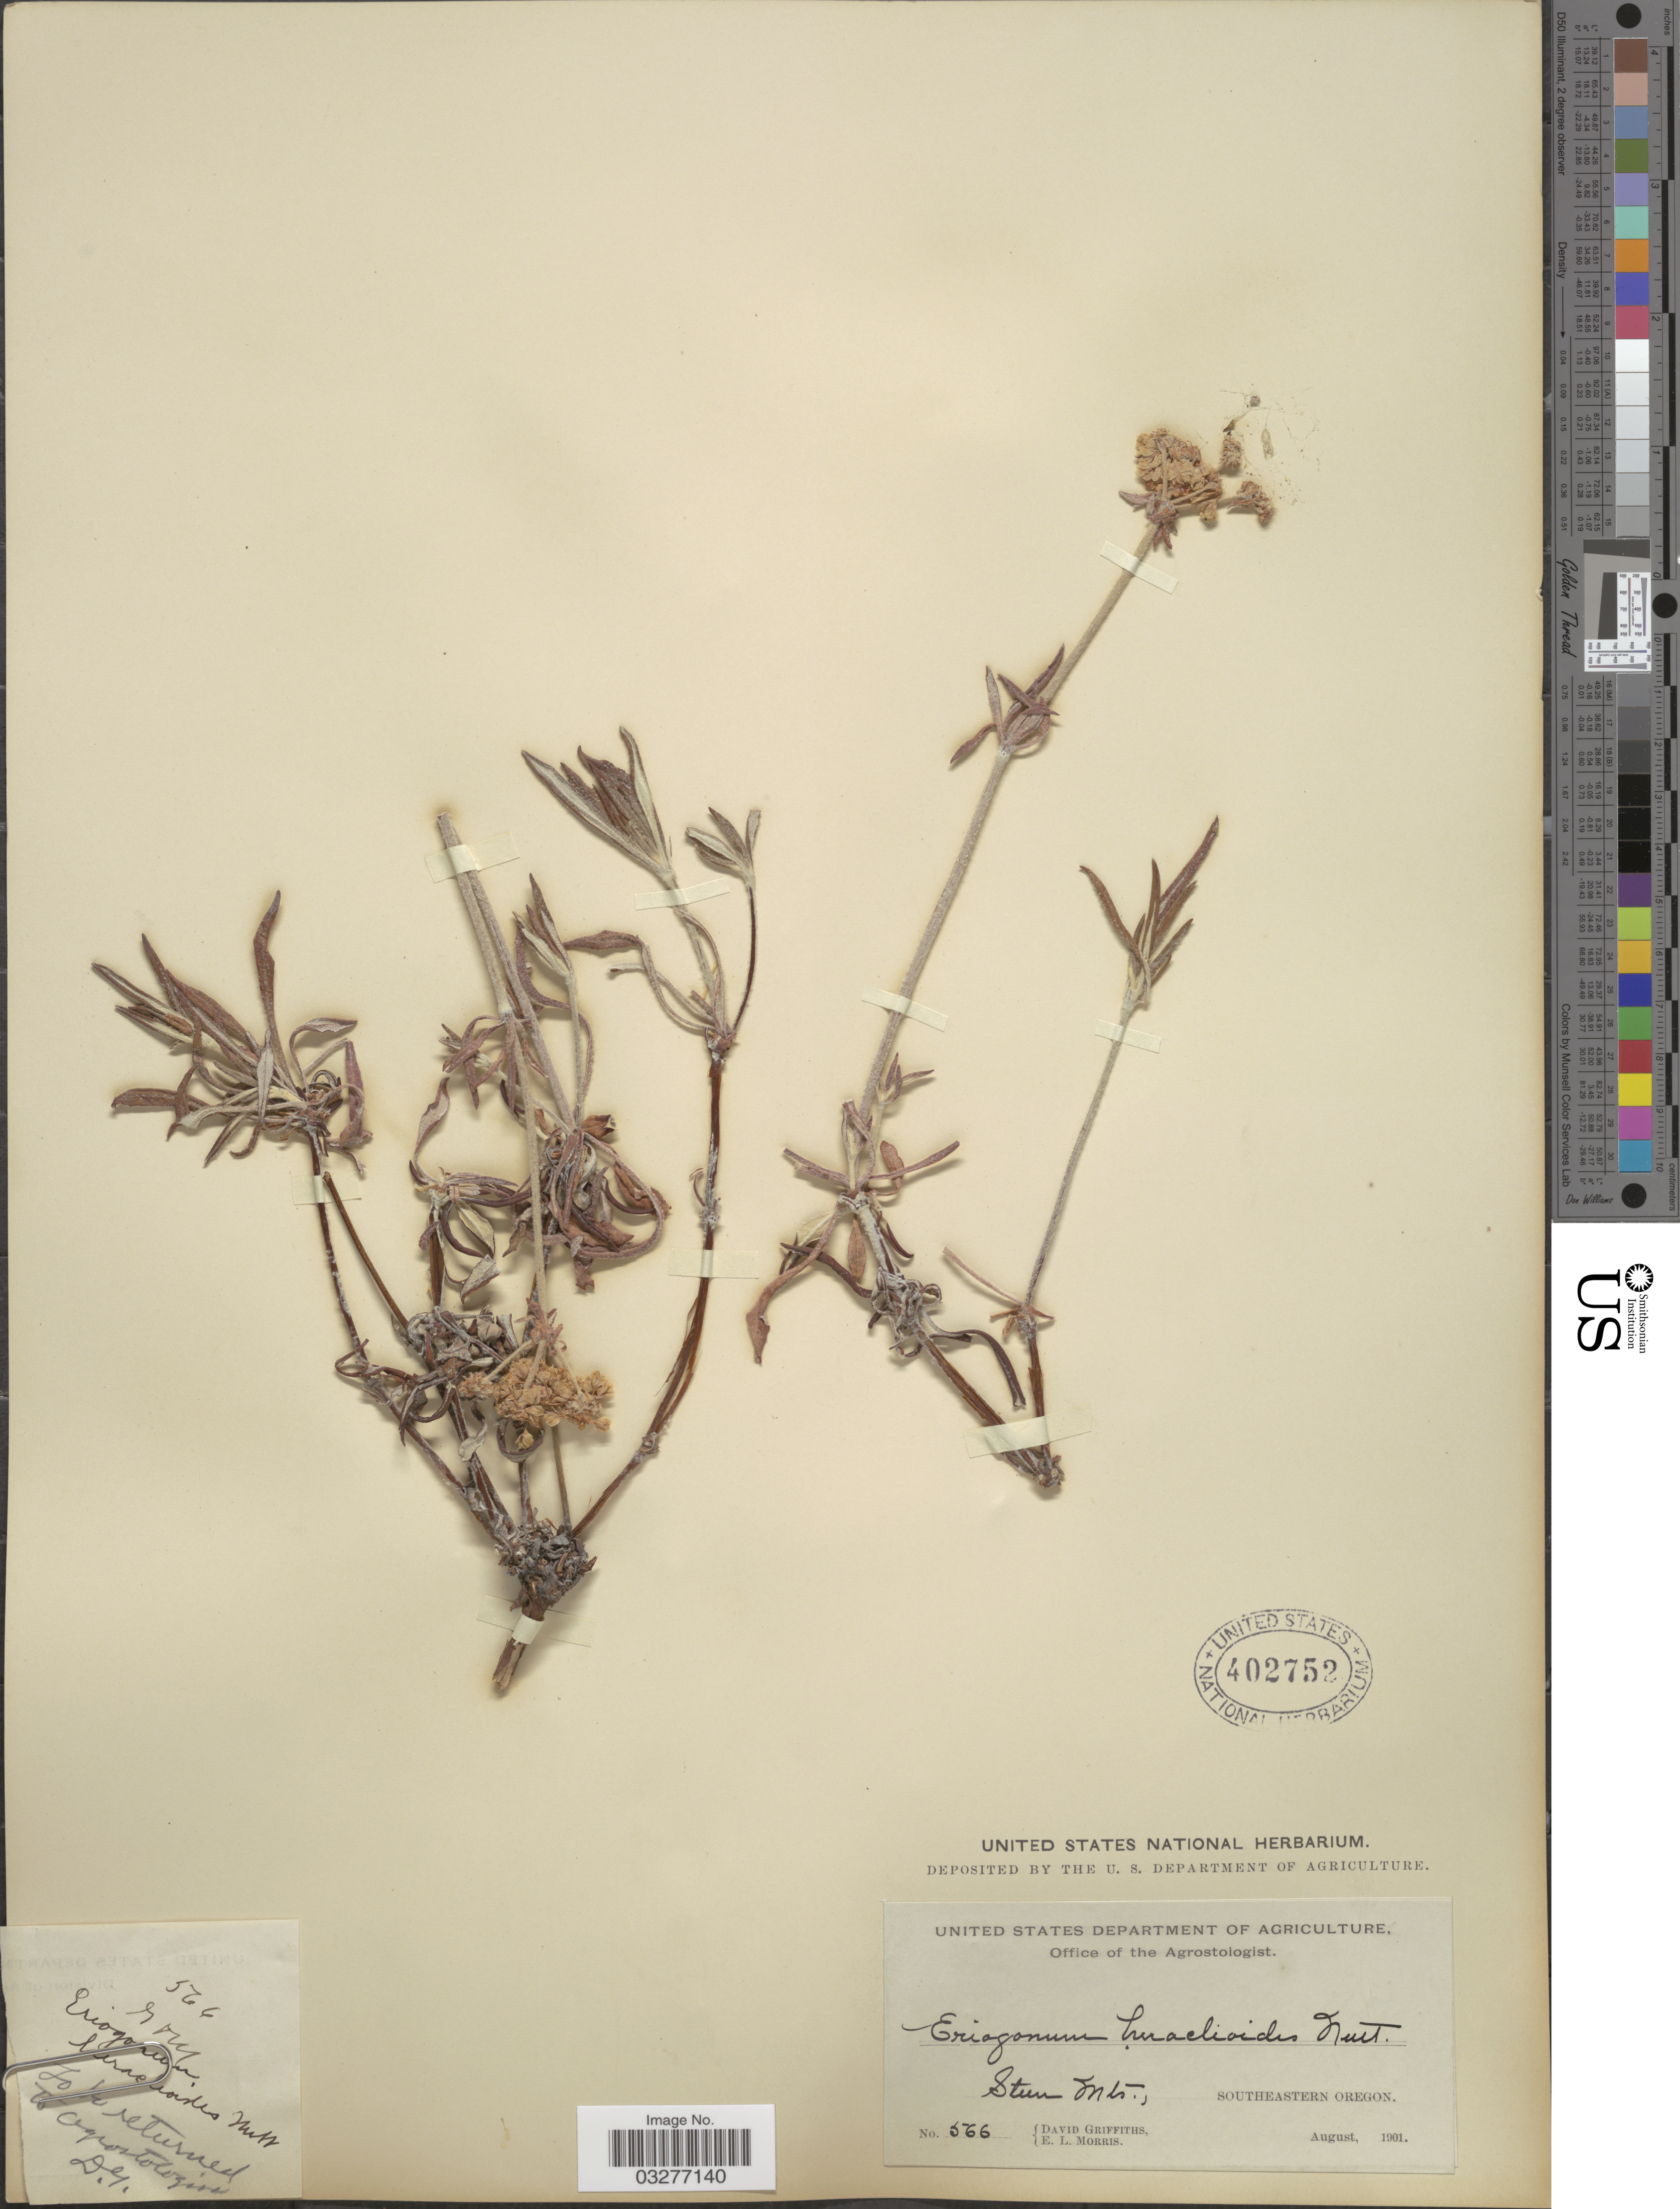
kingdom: Plantae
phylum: Tracheophyta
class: Magnoliopsida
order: Caryophyllales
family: Polygonaceae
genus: Eriogonum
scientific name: Eriogonum heracleoides var. heracleoides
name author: Nutt.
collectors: D. Griffiths & E. Morris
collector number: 566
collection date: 1901-08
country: United States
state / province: Oregon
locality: Steen Mts., Southeastern Oregon.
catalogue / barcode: US 402752